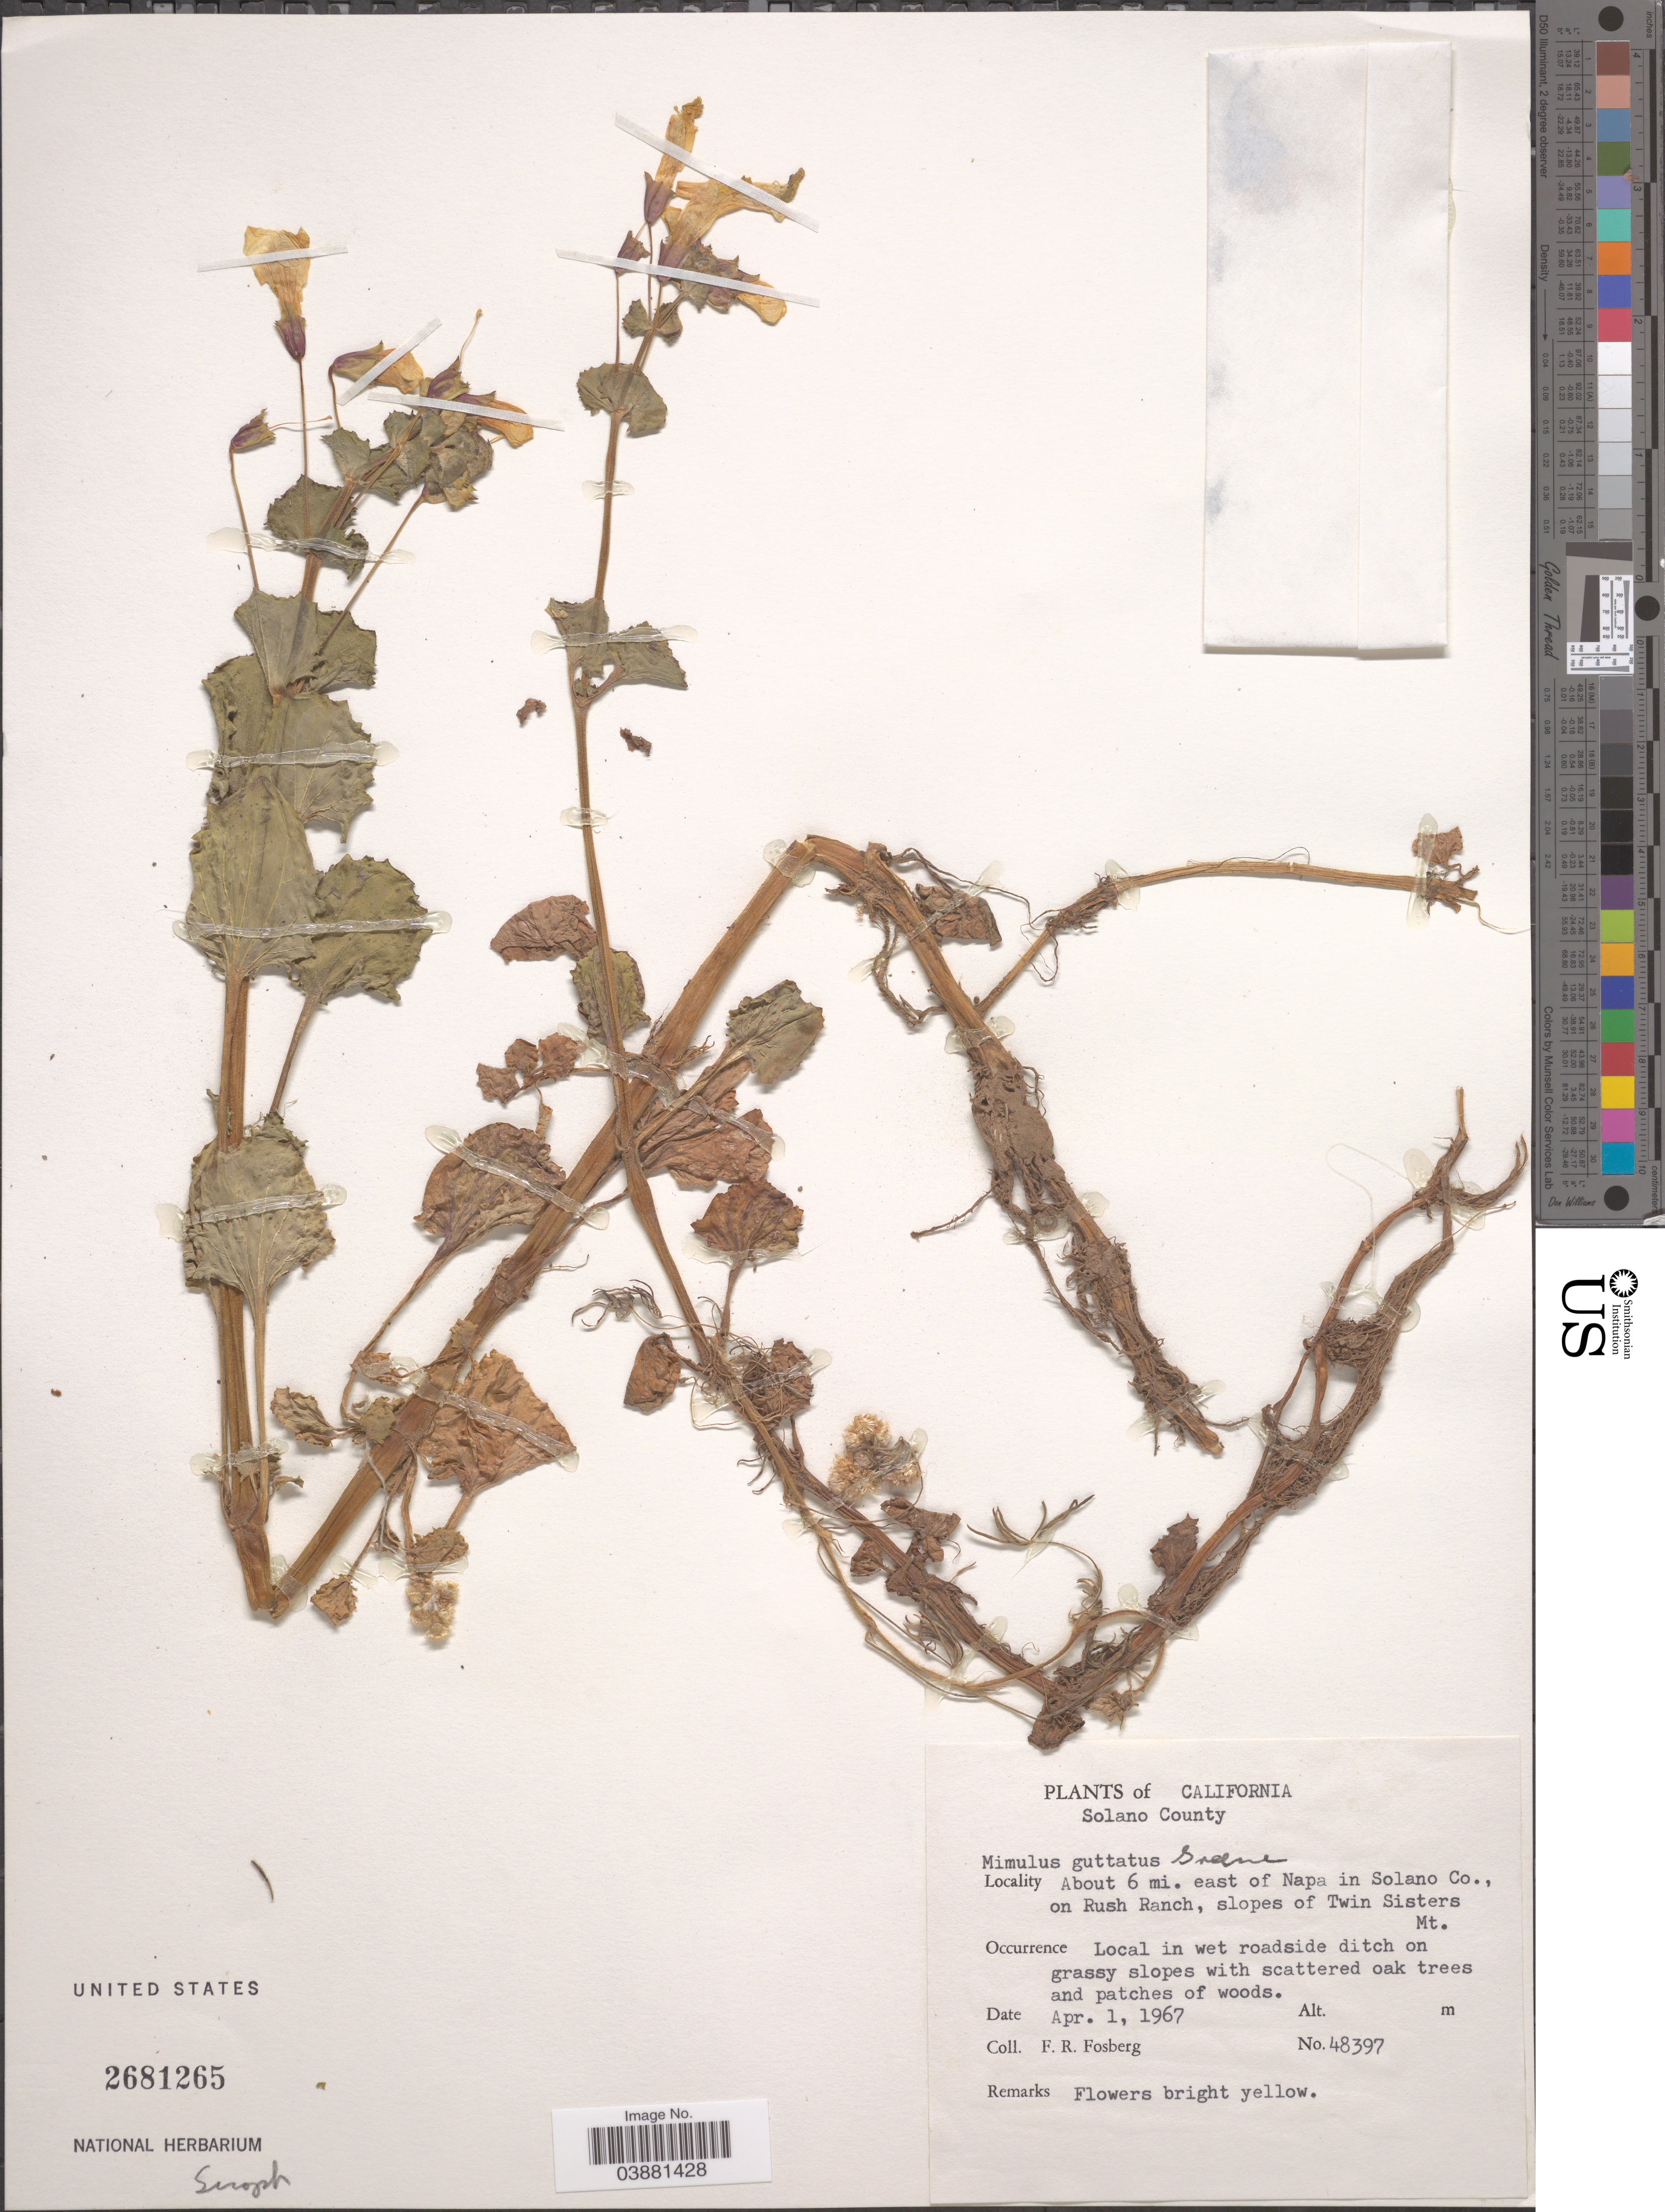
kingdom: Plantae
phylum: Tracheophyta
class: Magnoliopsida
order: Lamiales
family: Phrymaceae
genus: Mimulus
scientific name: Mimulus guttatus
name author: DC.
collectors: F. R. Fosberg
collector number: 48397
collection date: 1967-04-01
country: United States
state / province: California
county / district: Solano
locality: Solano County. About 6 mi. east of Napa in Solano Co., on Rush Ranch, slopes of Twin Sisters Mt.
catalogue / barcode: US 2681265